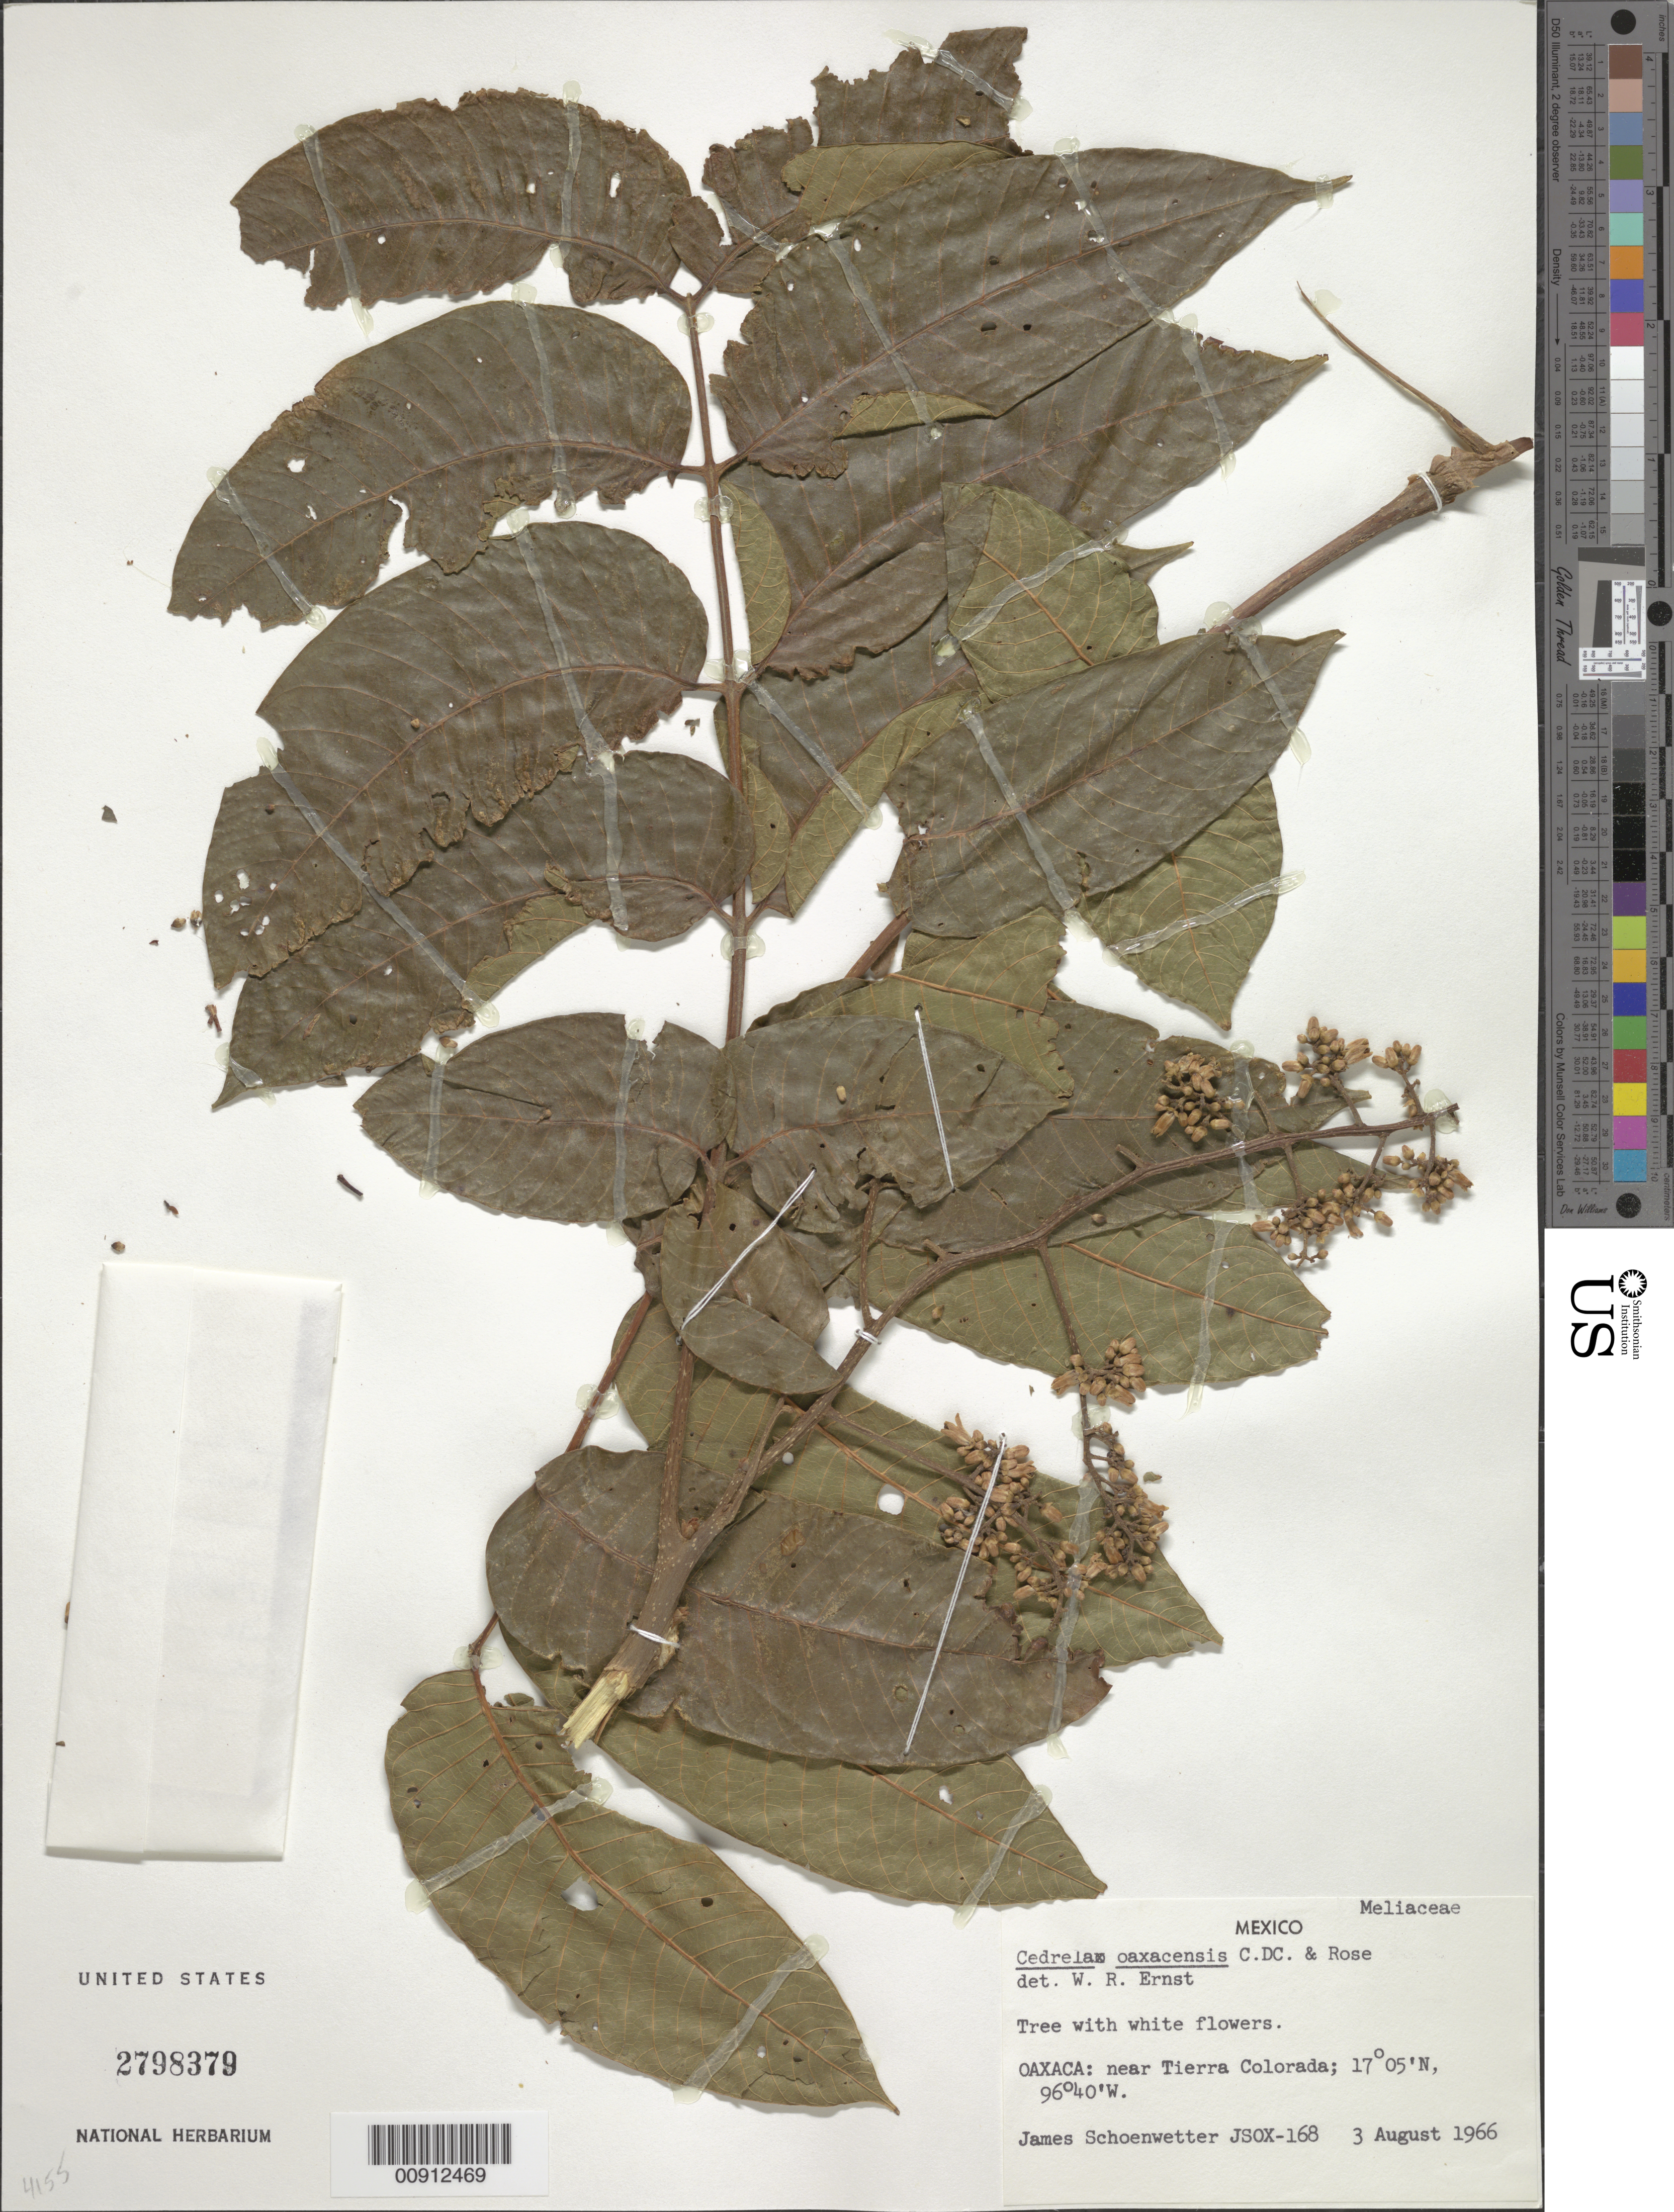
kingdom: Plantae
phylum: Tracheophyta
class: Magnoliopsida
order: Sapindales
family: Meliaceae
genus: Cedrela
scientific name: Cedrela oaxacensis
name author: C. DC. & Rose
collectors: J. Schoenwetter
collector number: JSOX-168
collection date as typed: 03 Aug 1966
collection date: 1966-08-03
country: Mexico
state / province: Oaxaca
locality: Oaxaca: near Tierra Colorada.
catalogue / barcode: US 2798379